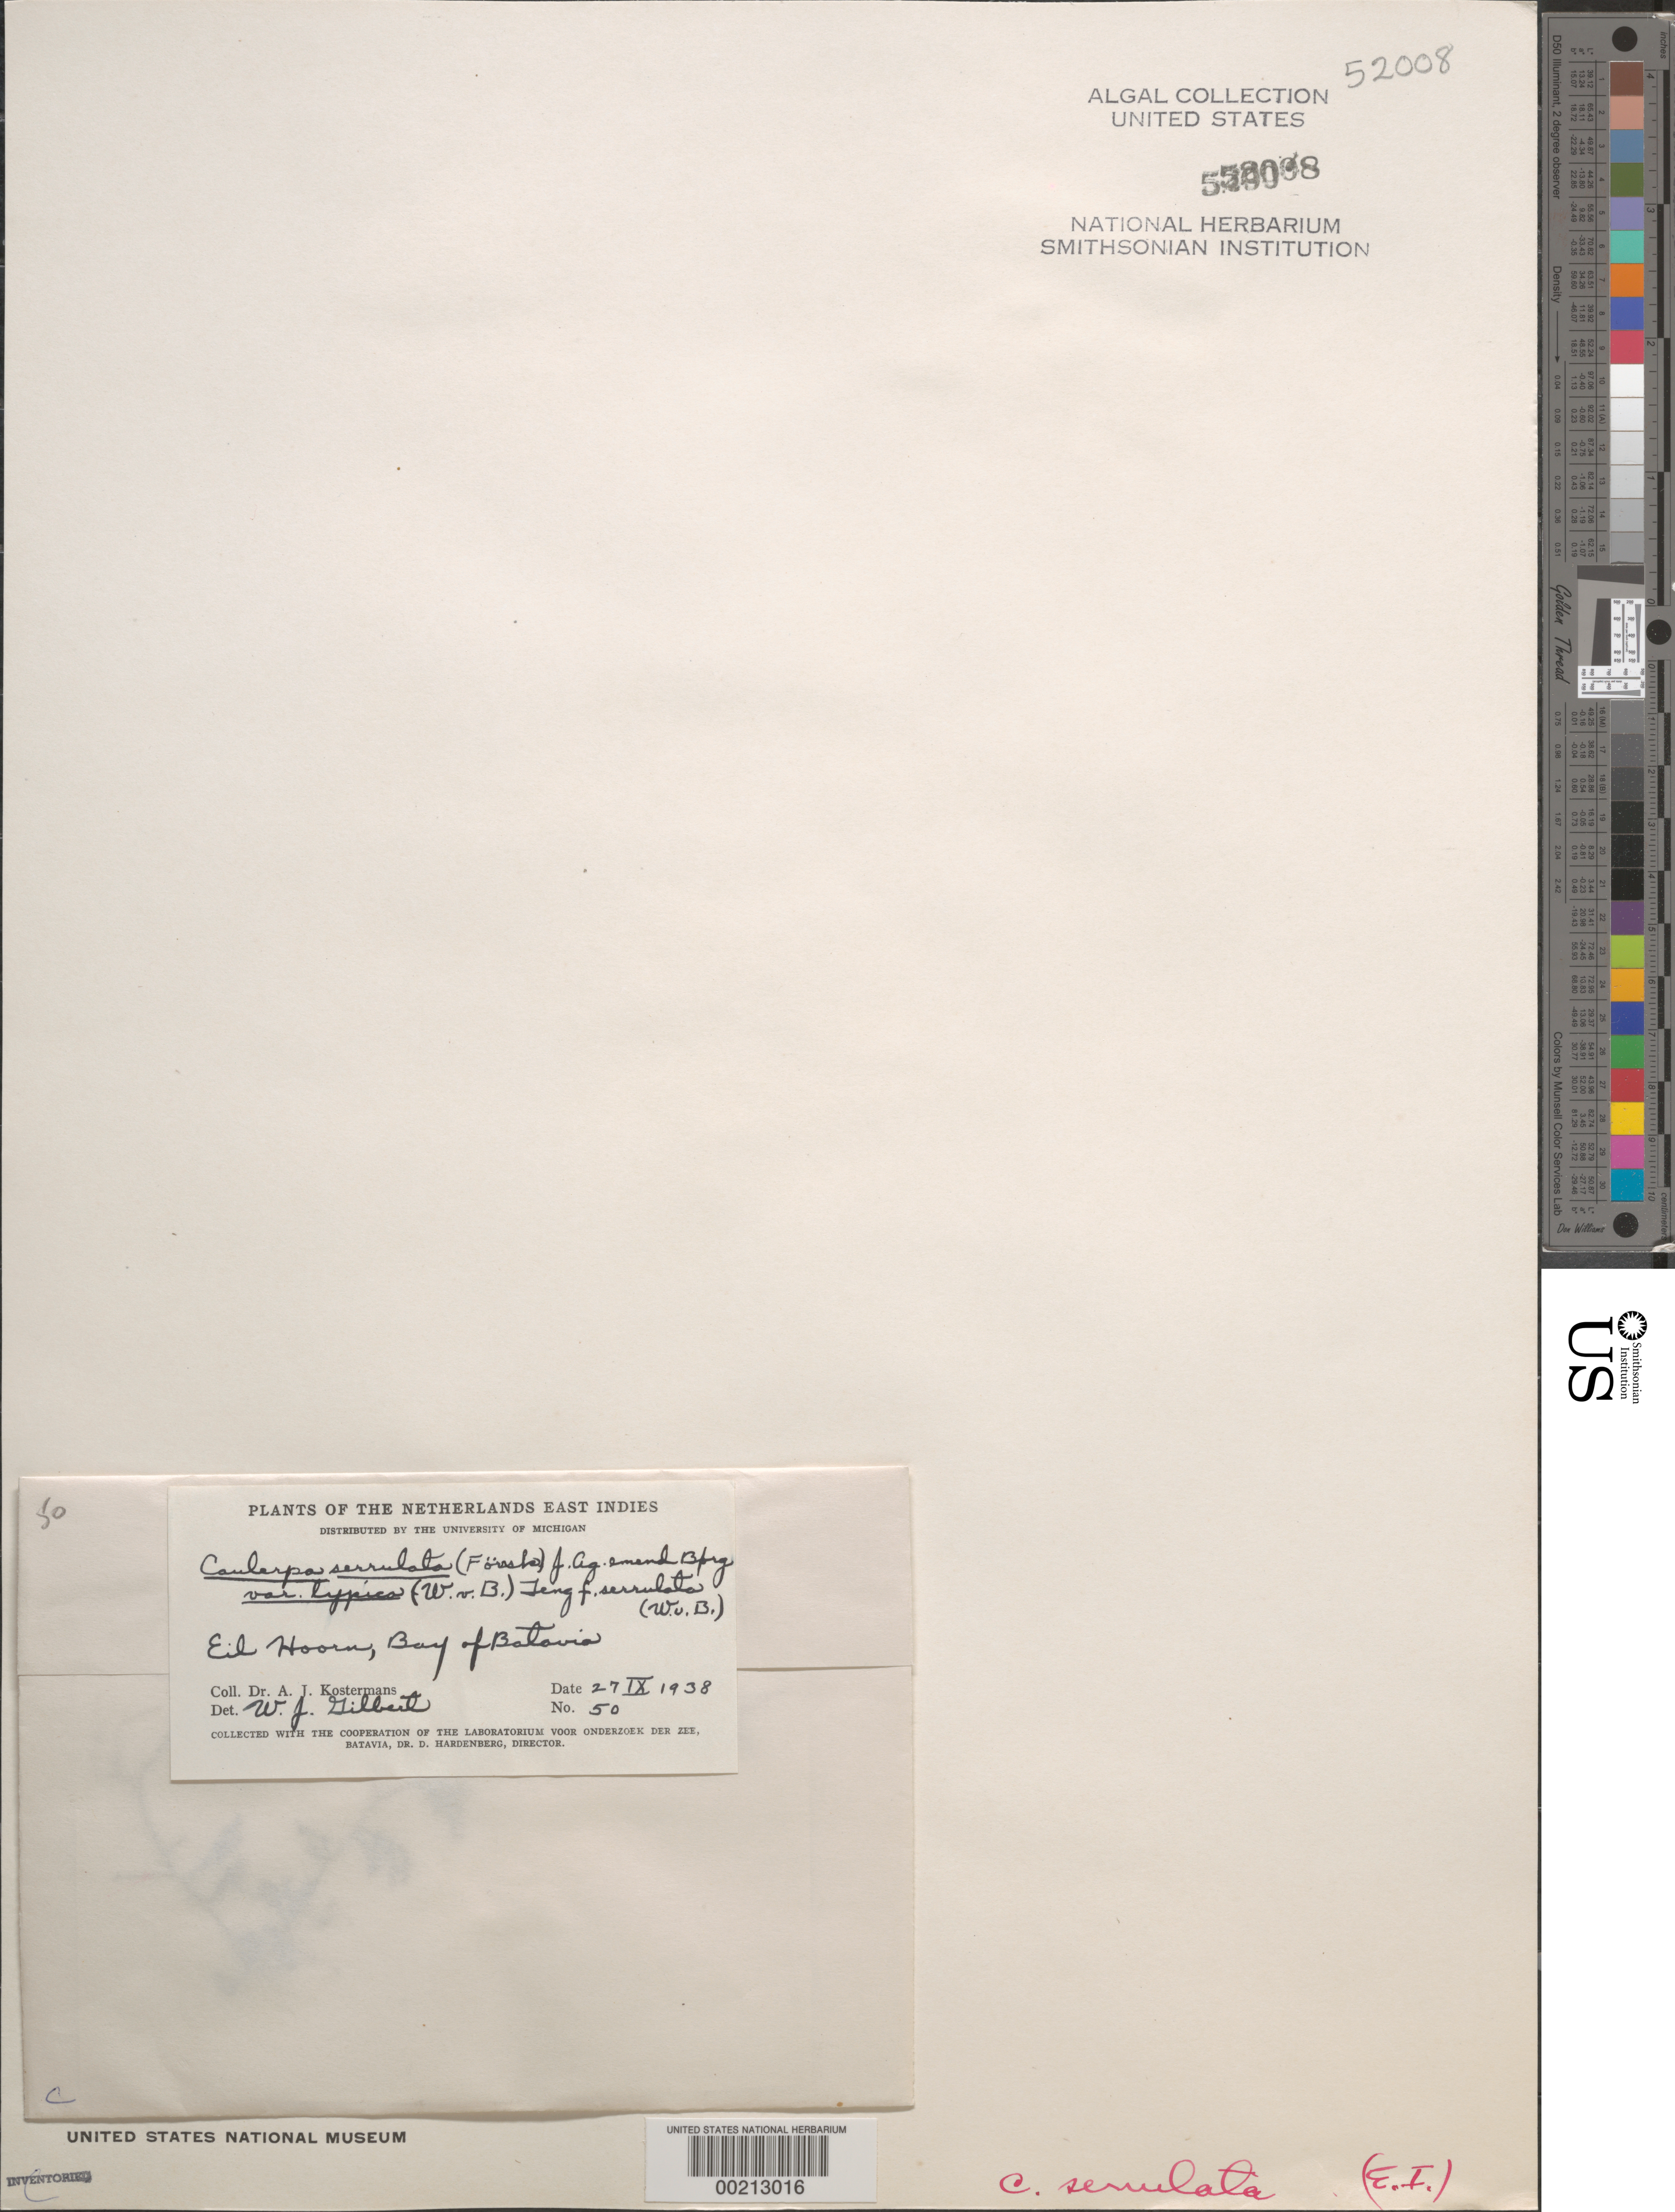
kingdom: Plantae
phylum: Chlorophyta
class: Ulvophyceae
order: Bryopsidales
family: Caulerpaceae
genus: Caulerpa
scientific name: Caulerpa serrulata var. typica forma serrulata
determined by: Gilbert, W. J.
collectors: A. J. G. Kostermans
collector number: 50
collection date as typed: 27 Sep 1938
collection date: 1938-09-27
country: Indonesia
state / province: Java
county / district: Jakarta Raya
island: Hoorn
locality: Eil. Hoorn, Djakarta Bay (Bay of Batavia)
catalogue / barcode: US 52008